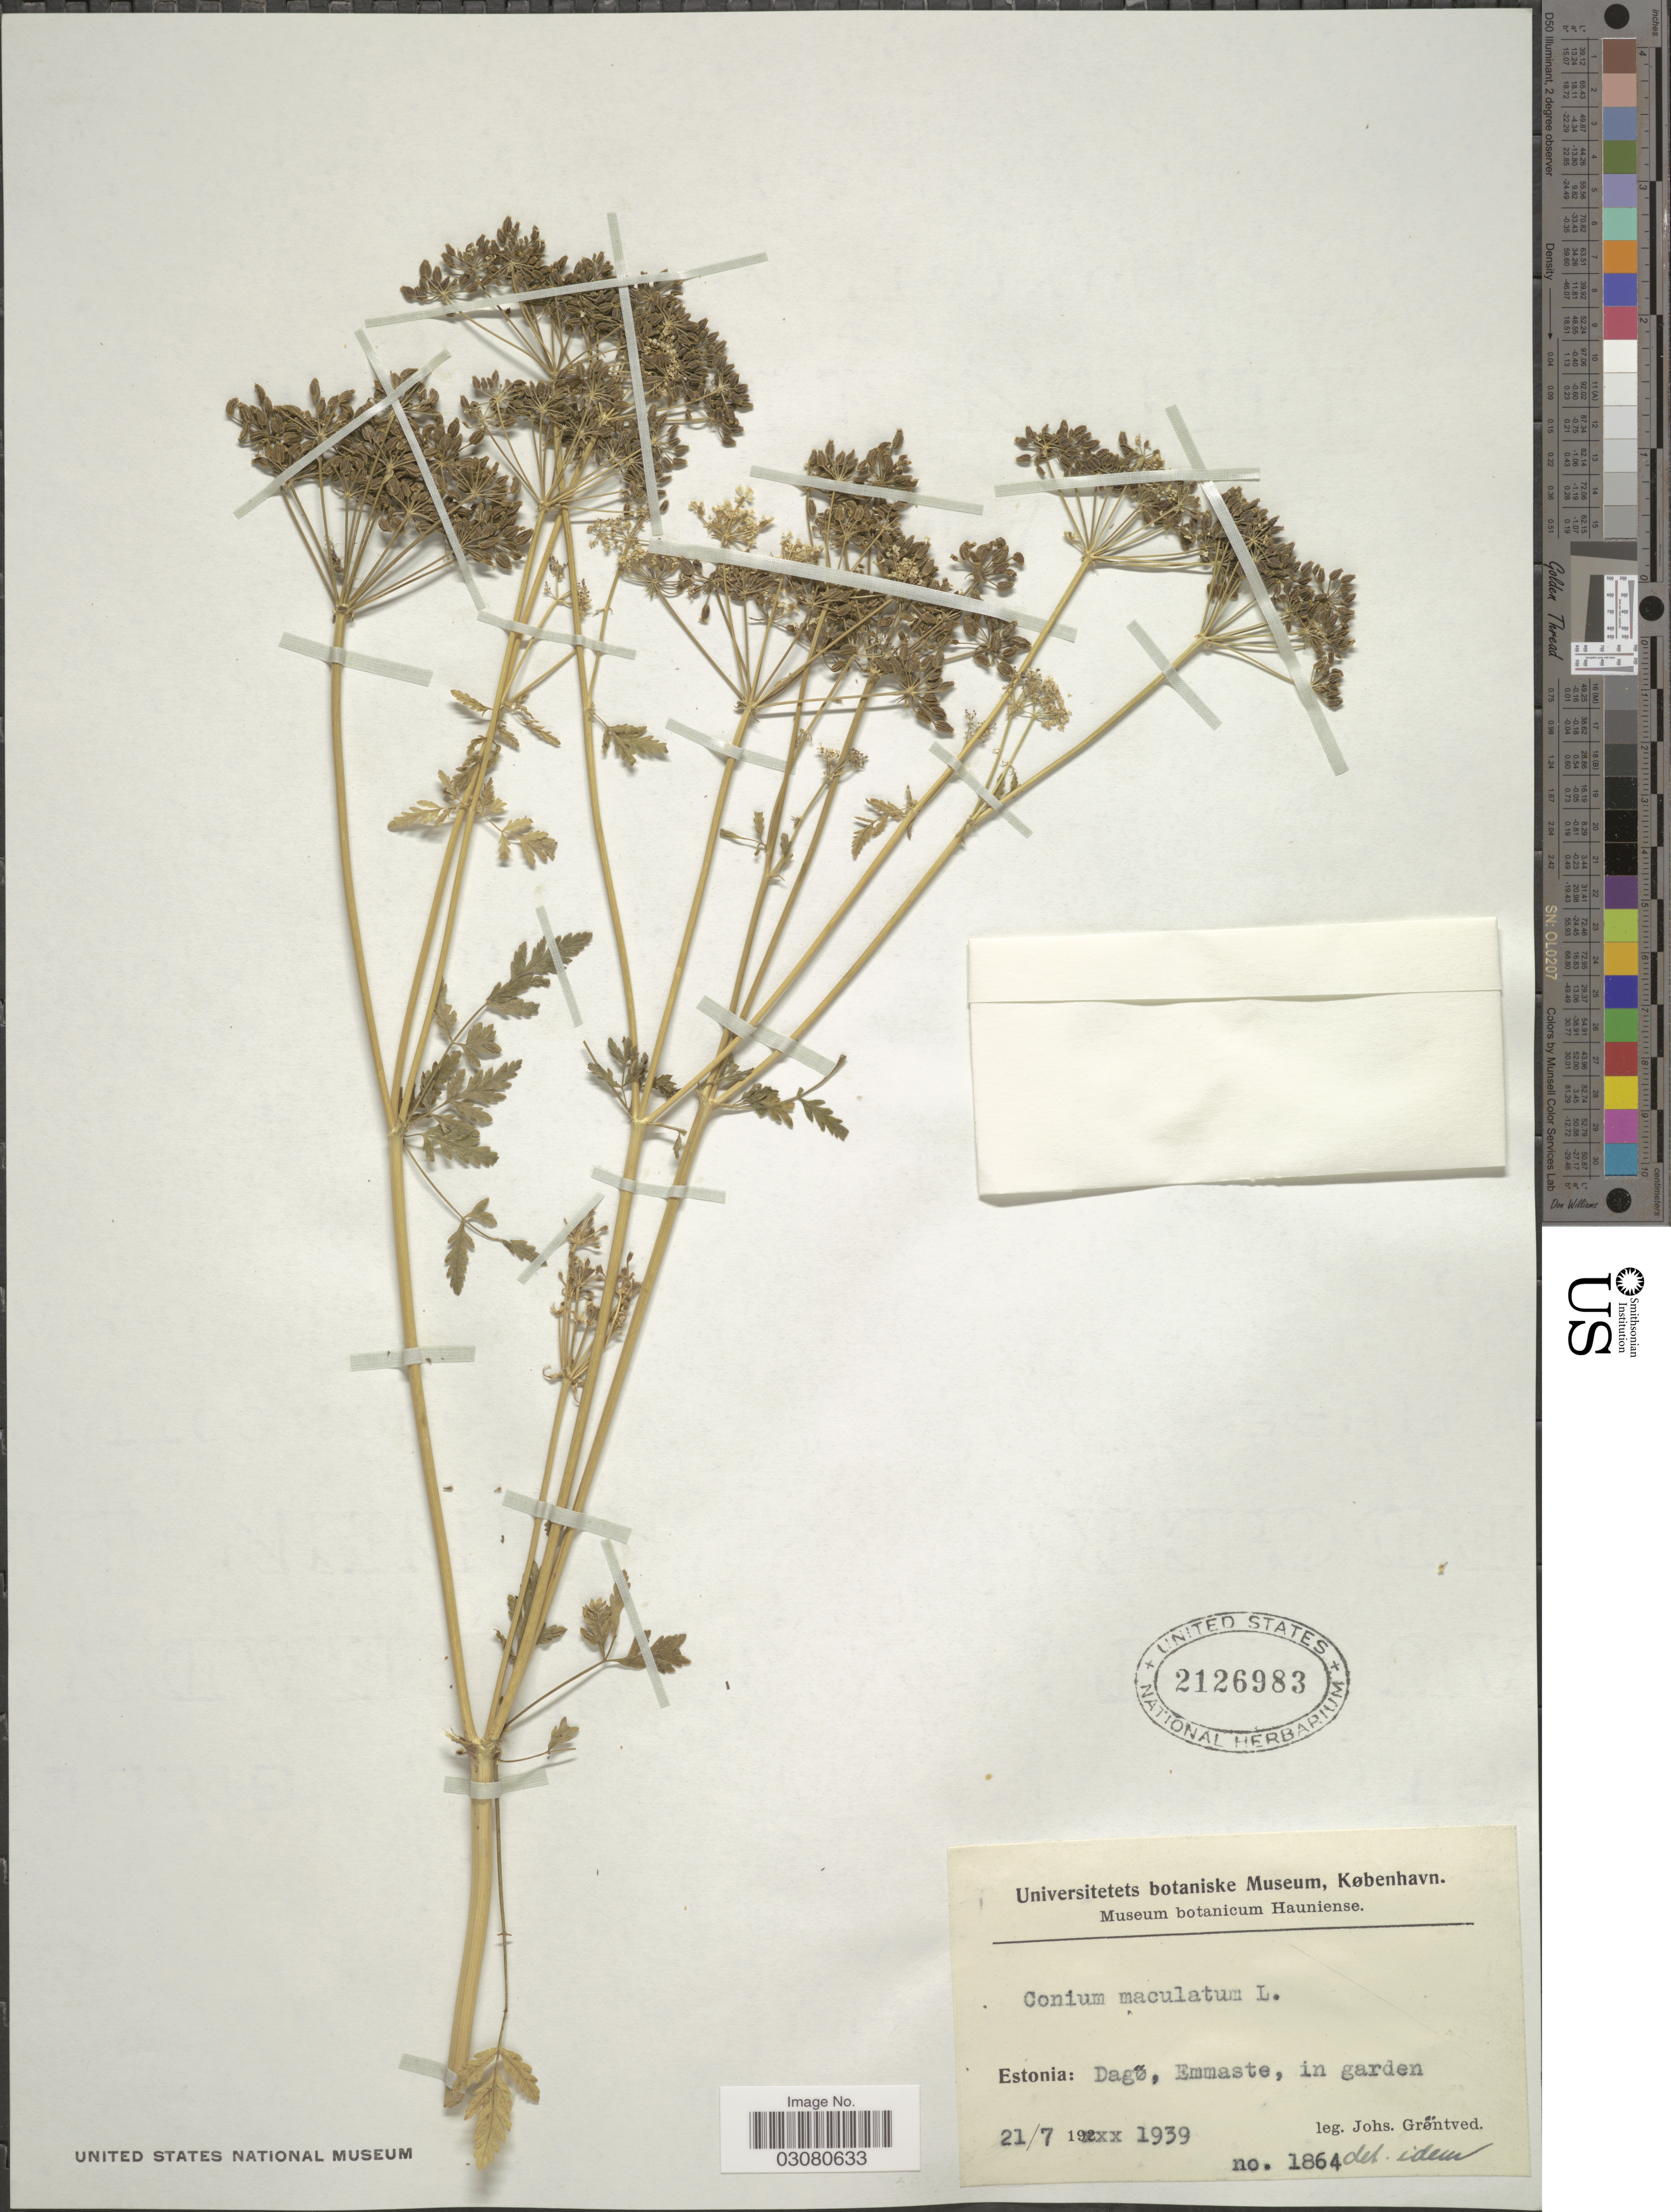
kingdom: Plantae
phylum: Tracheophyta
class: Magnoliopsida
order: Apiales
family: Apiaceae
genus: Conium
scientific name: Conium maculatum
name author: L.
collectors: J. Gröntved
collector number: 1864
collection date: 1939-07-21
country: Estonia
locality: Dagö, Emmaste. In garden.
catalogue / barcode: US 2126983